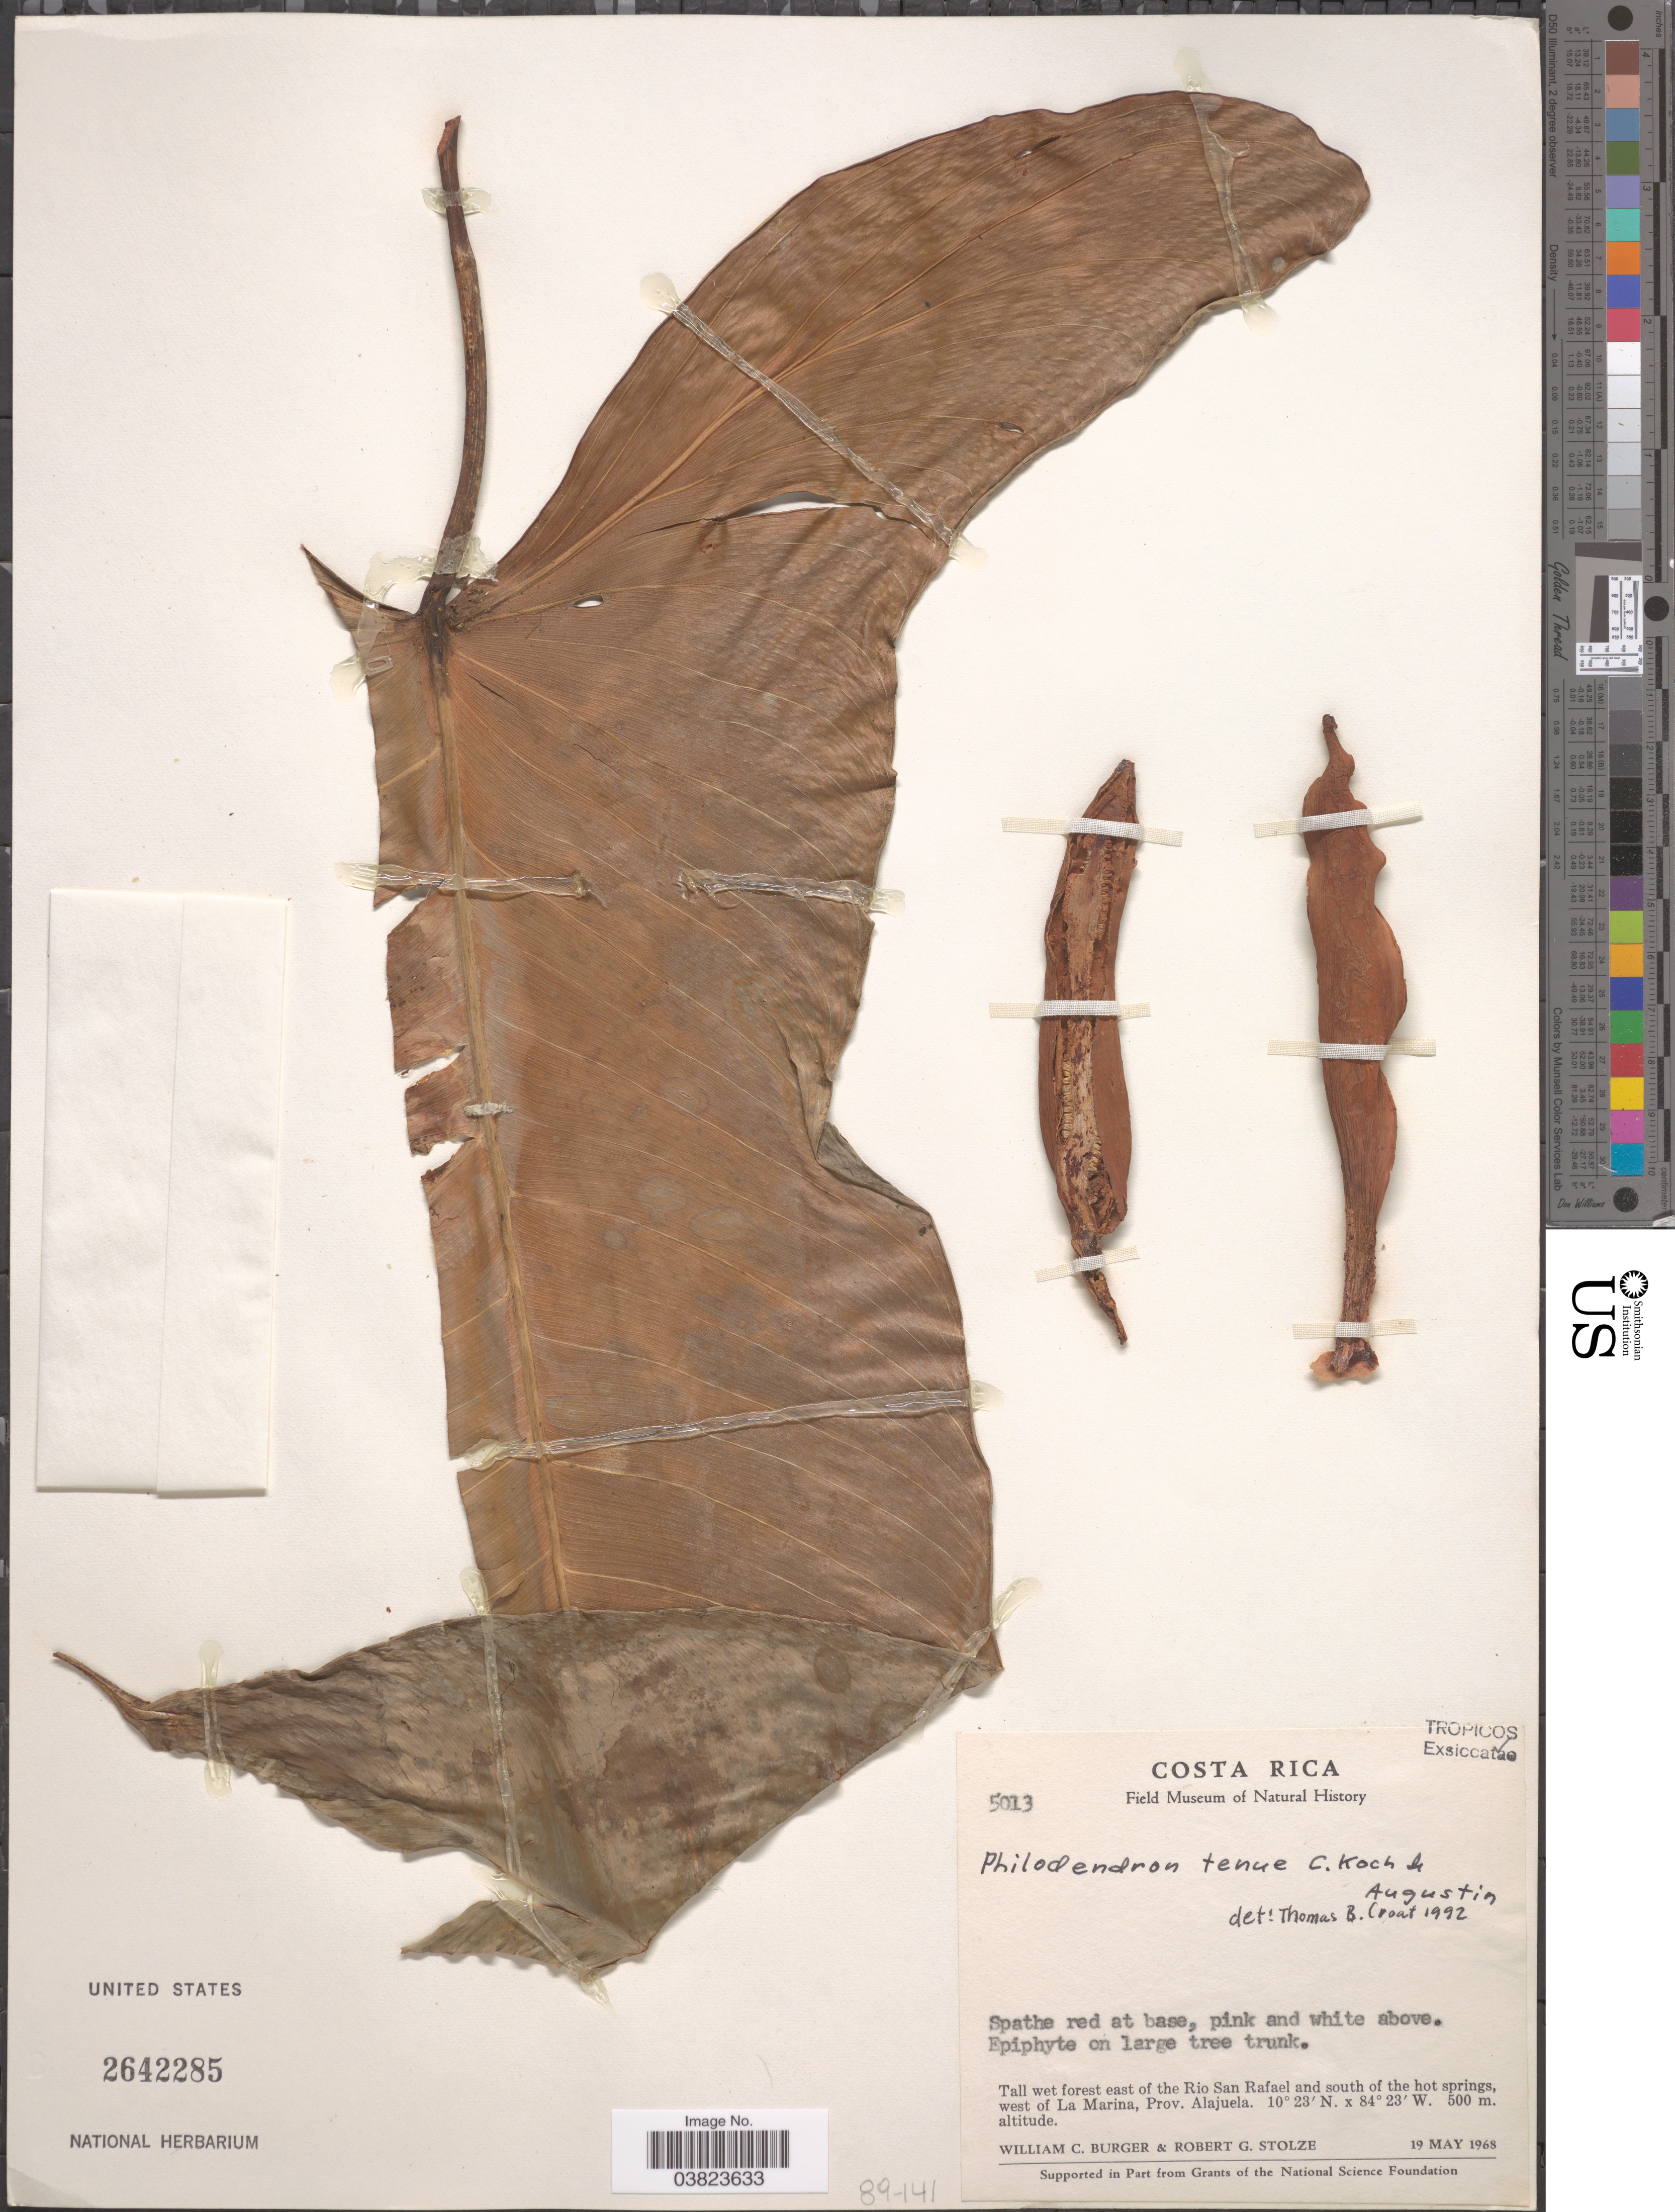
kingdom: Plantae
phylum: Tracheophyta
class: Liliopsida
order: Alismatales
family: Araceae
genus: Philodendron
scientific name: Philodendron tenue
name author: K. Koch & Augustin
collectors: W. Burger & R. G. Stolze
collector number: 5013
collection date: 1968-05-19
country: Costa Rica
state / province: Alajuela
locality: Tall wet forest east of Río San Rafael and south of the hot springs, west of La Marina.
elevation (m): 500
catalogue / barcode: US 2642285